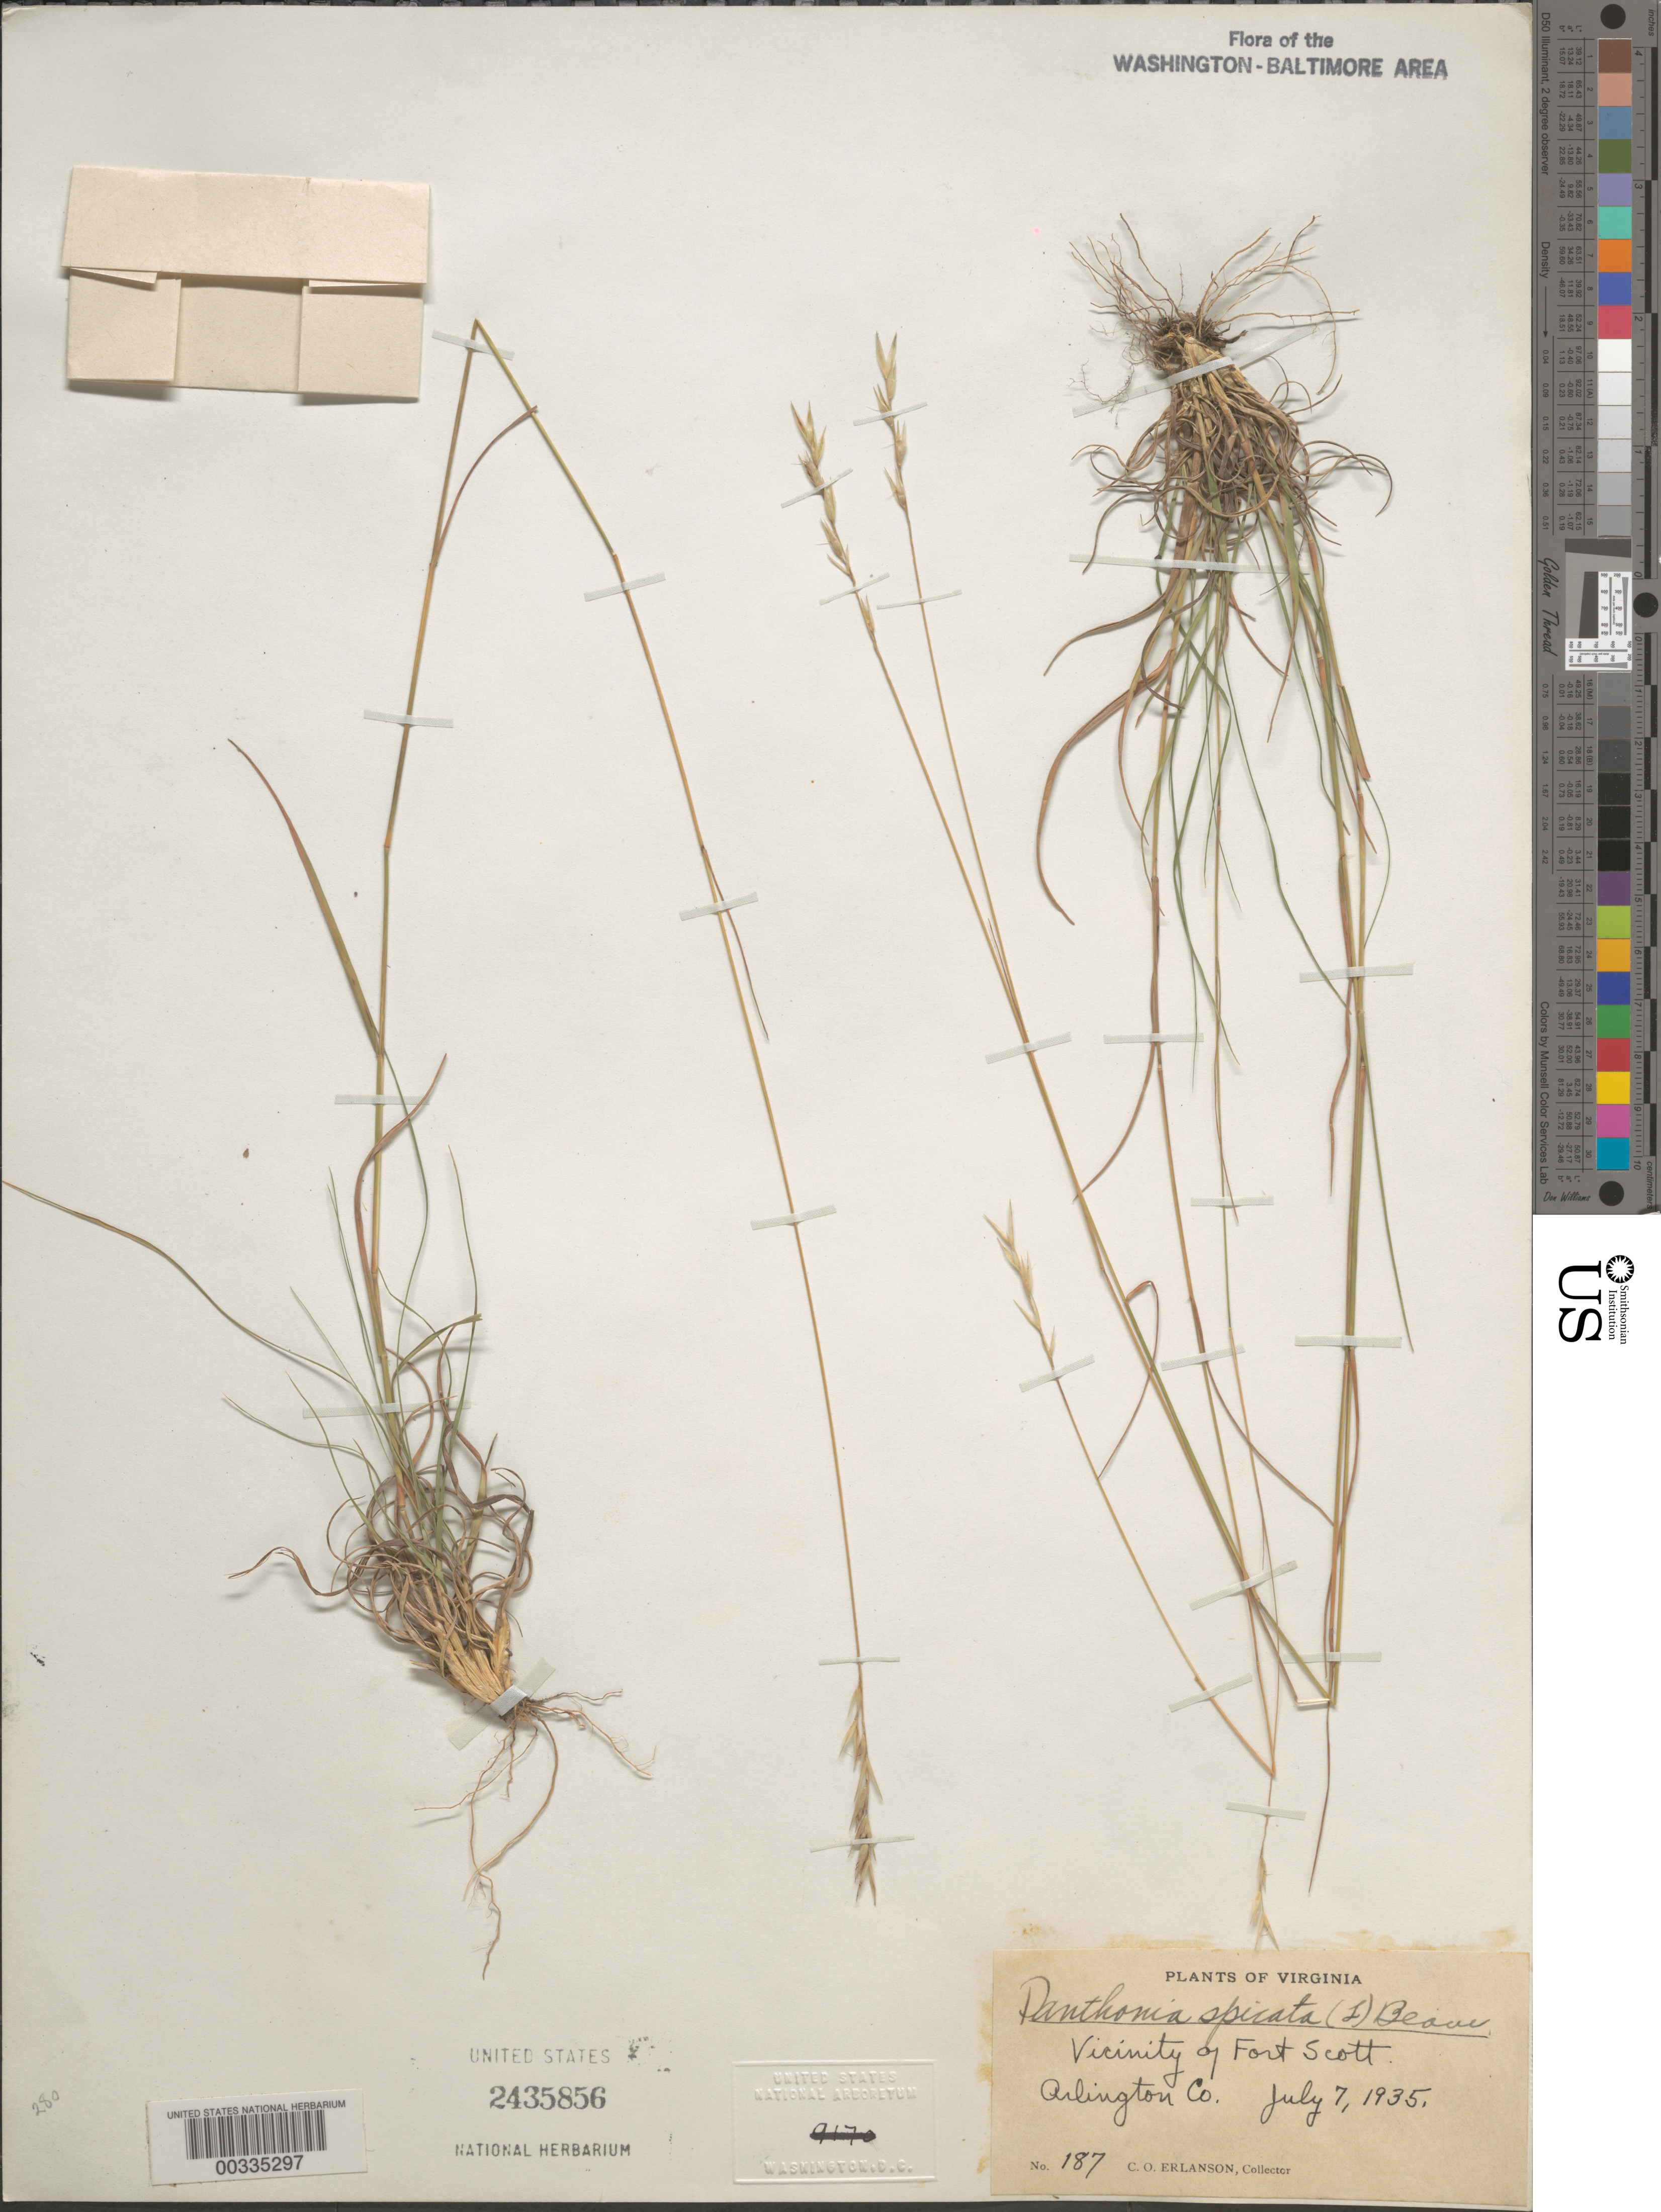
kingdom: Plantae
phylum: Tracheophyta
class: Liliopsida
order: Poales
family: Poaceae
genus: Danthonia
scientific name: Danthonia spicata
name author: (L.) P. Beauv. ex Roem. & Schult.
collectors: C. O. Erlanson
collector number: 187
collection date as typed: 07 Jul 1935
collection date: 1935-07-07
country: United States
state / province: Virginia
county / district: Arlington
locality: Vicinity of Fort Scott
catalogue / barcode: US 2435856